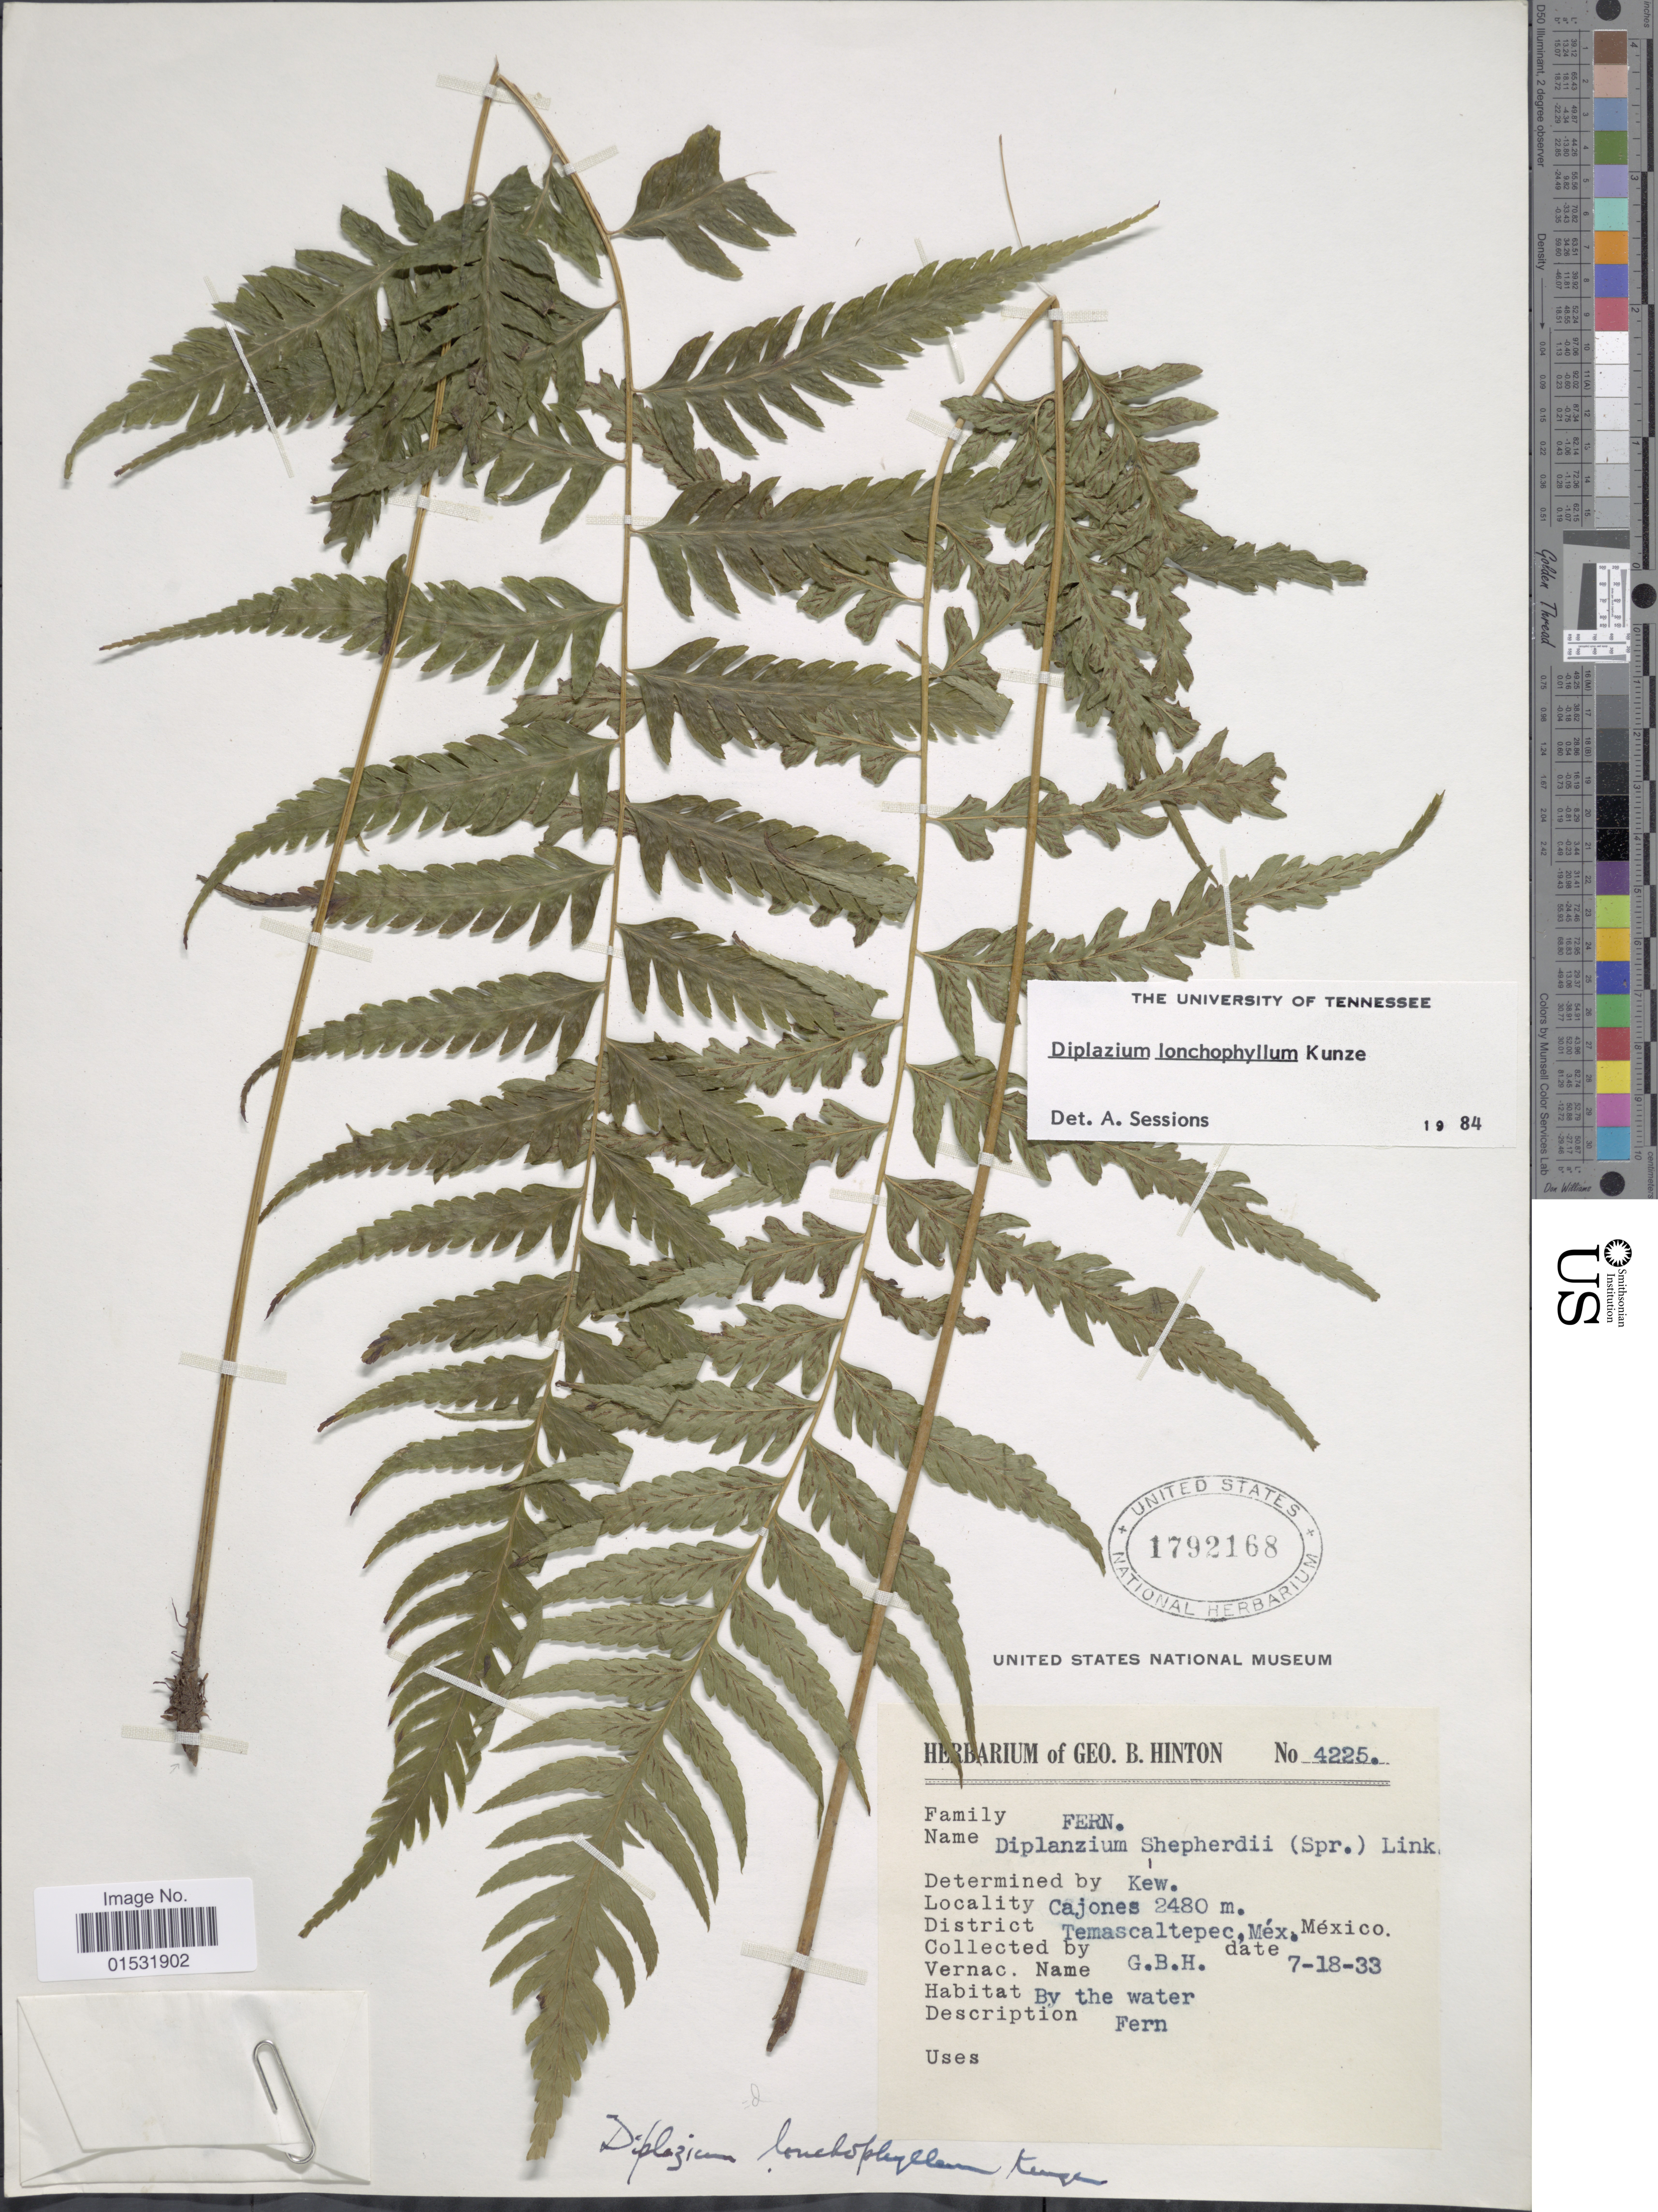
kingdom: Plantae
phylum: Tracheophyta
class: Polypodiopsida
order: Polypodiales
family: Athyriaceae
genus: Diplazium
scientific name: Diplazium lonchophyllum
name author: Kunze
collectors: G. B. Hinton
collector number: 4225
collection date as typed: Transcribed d/m/y: 18/7/33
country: Mexico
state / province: México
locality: Cajones. District Temascaltepec, Mex.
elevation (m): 2480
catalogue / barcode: US 1792168